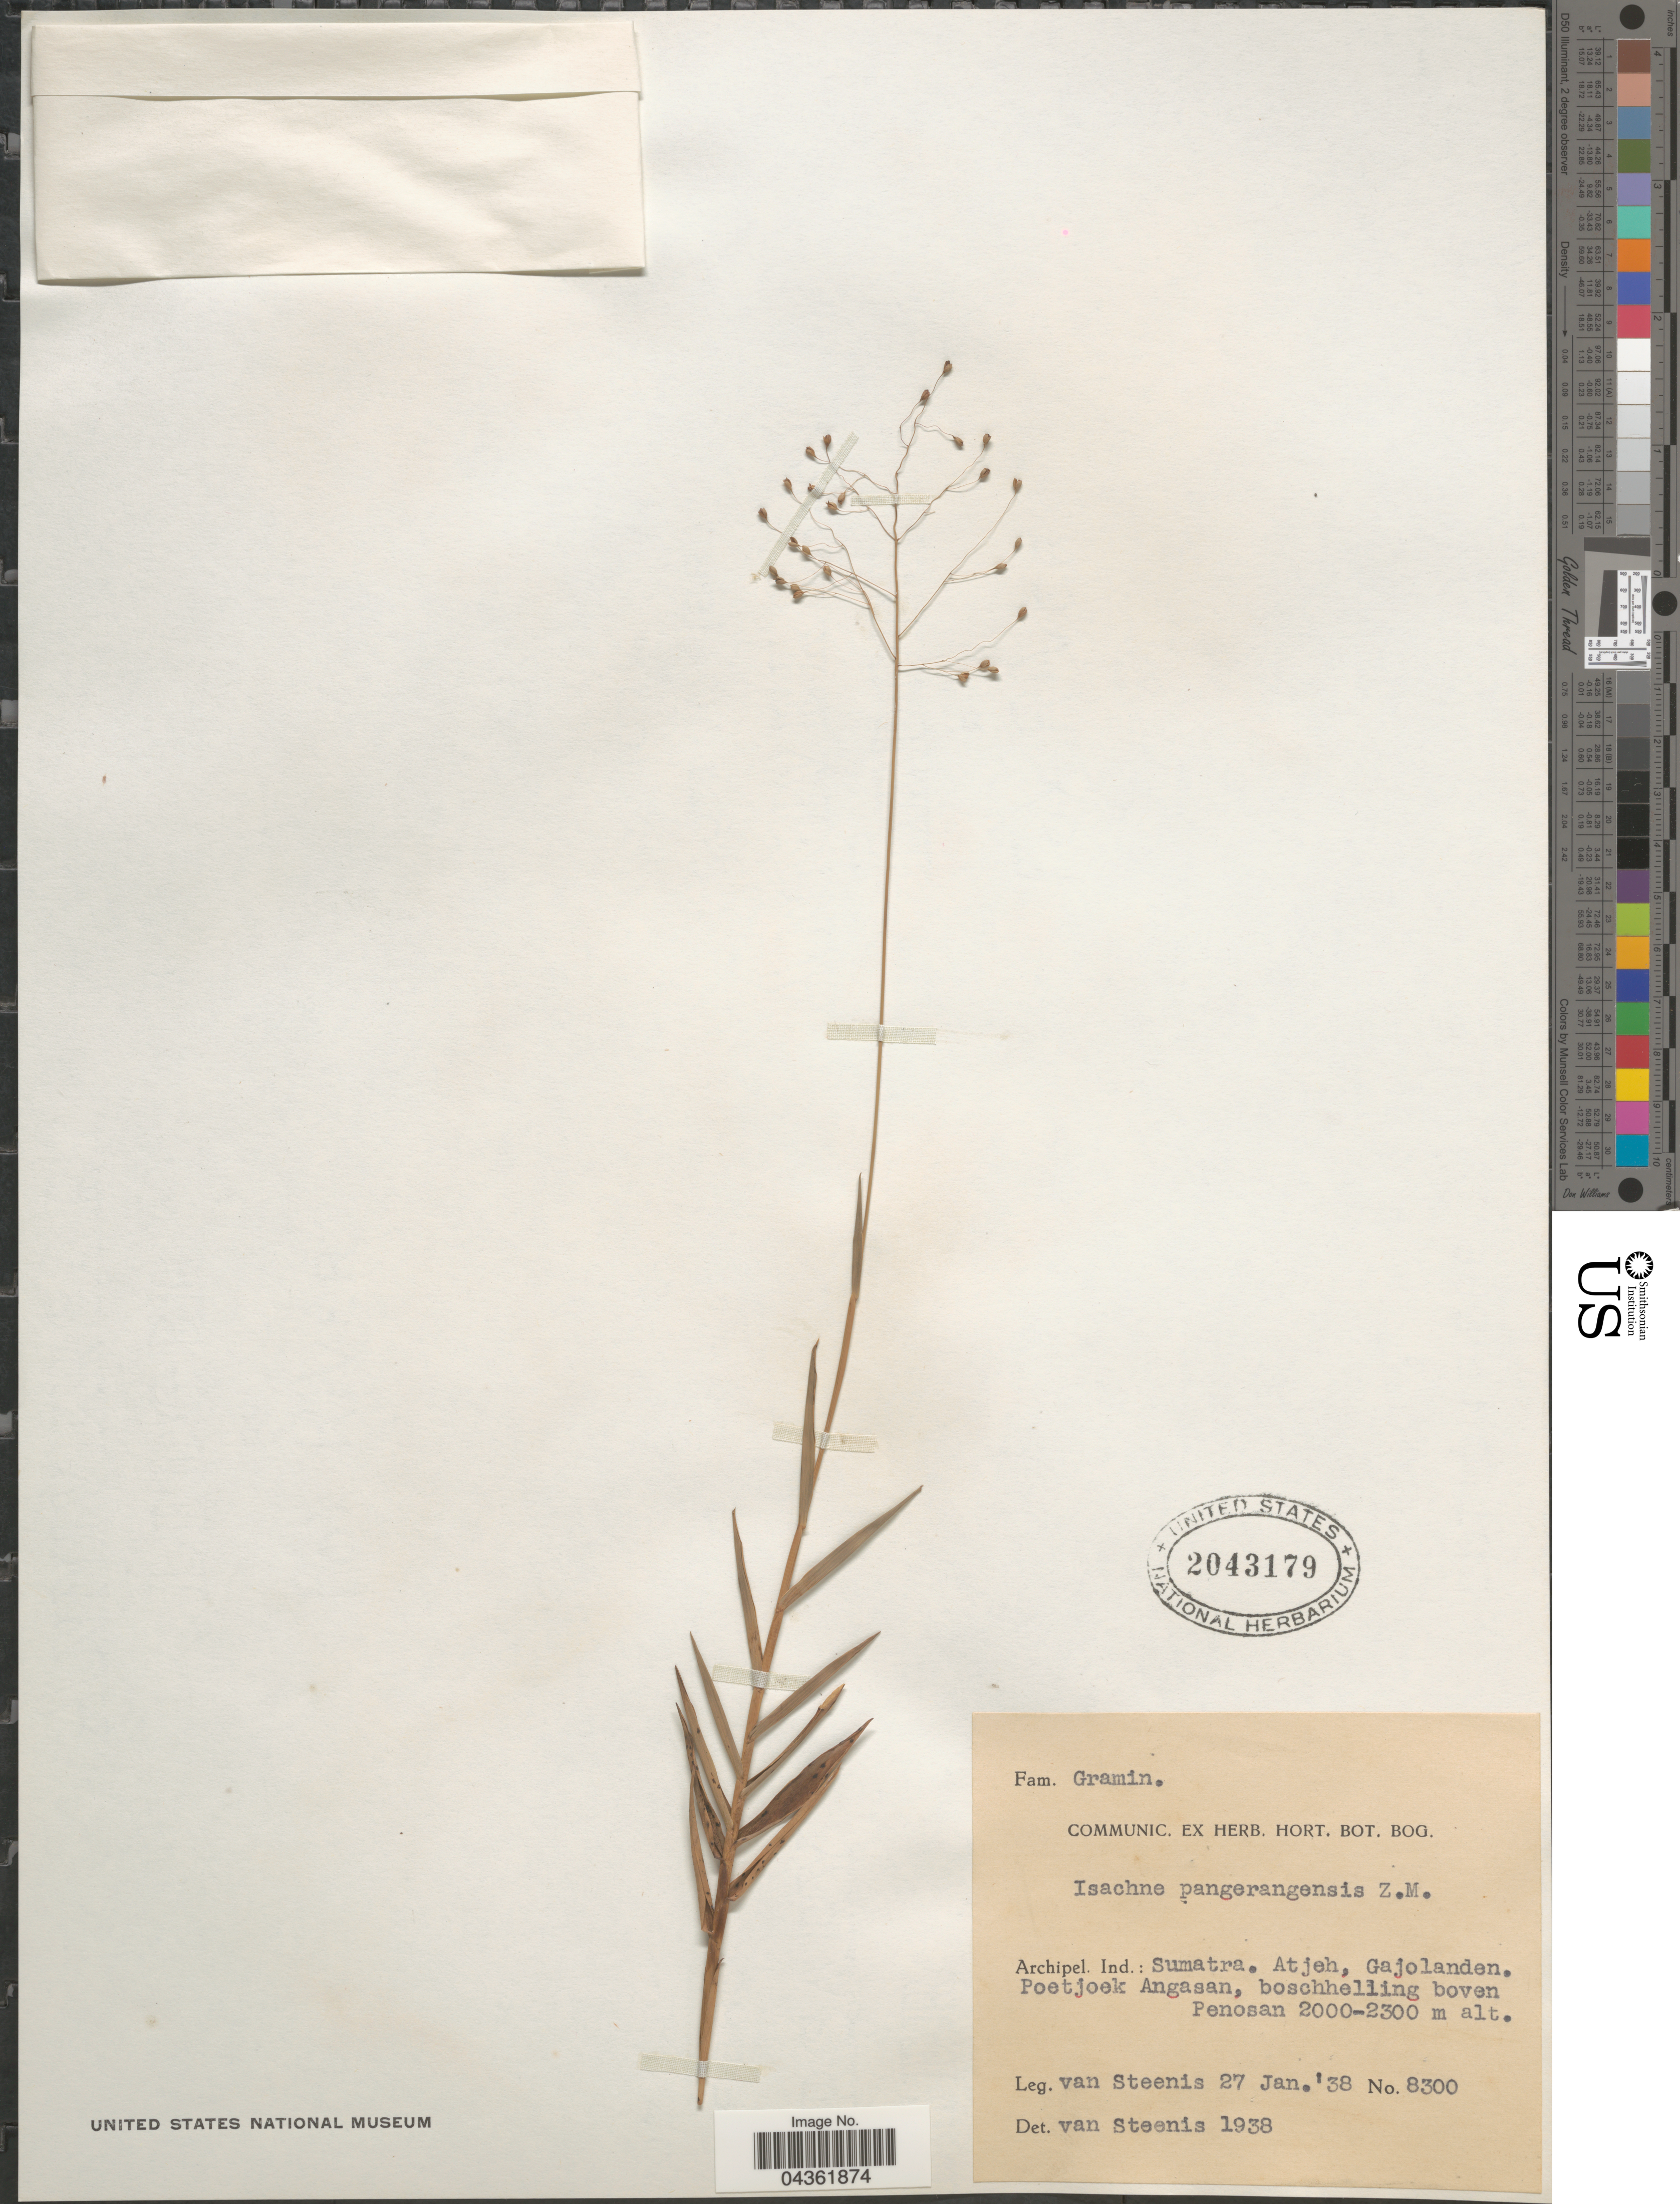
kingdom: Plantae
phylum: Tracheophyta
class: Liliopsida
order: Poales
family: Poaceae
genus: Isachne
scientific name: Isachne pangerangensis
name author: Zoll. & Moritzi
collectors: v. Steenis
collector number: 8300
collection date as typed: Transcribed d/m/y: 27/1/38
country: Indonesia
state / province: Sumatra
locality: Archipel. Ind.: Sumatra. Atjeh, Gajolanden. Poetjoek Angasan, boschhelling boven Penosan.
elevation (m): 2000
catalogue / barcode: US 2043179